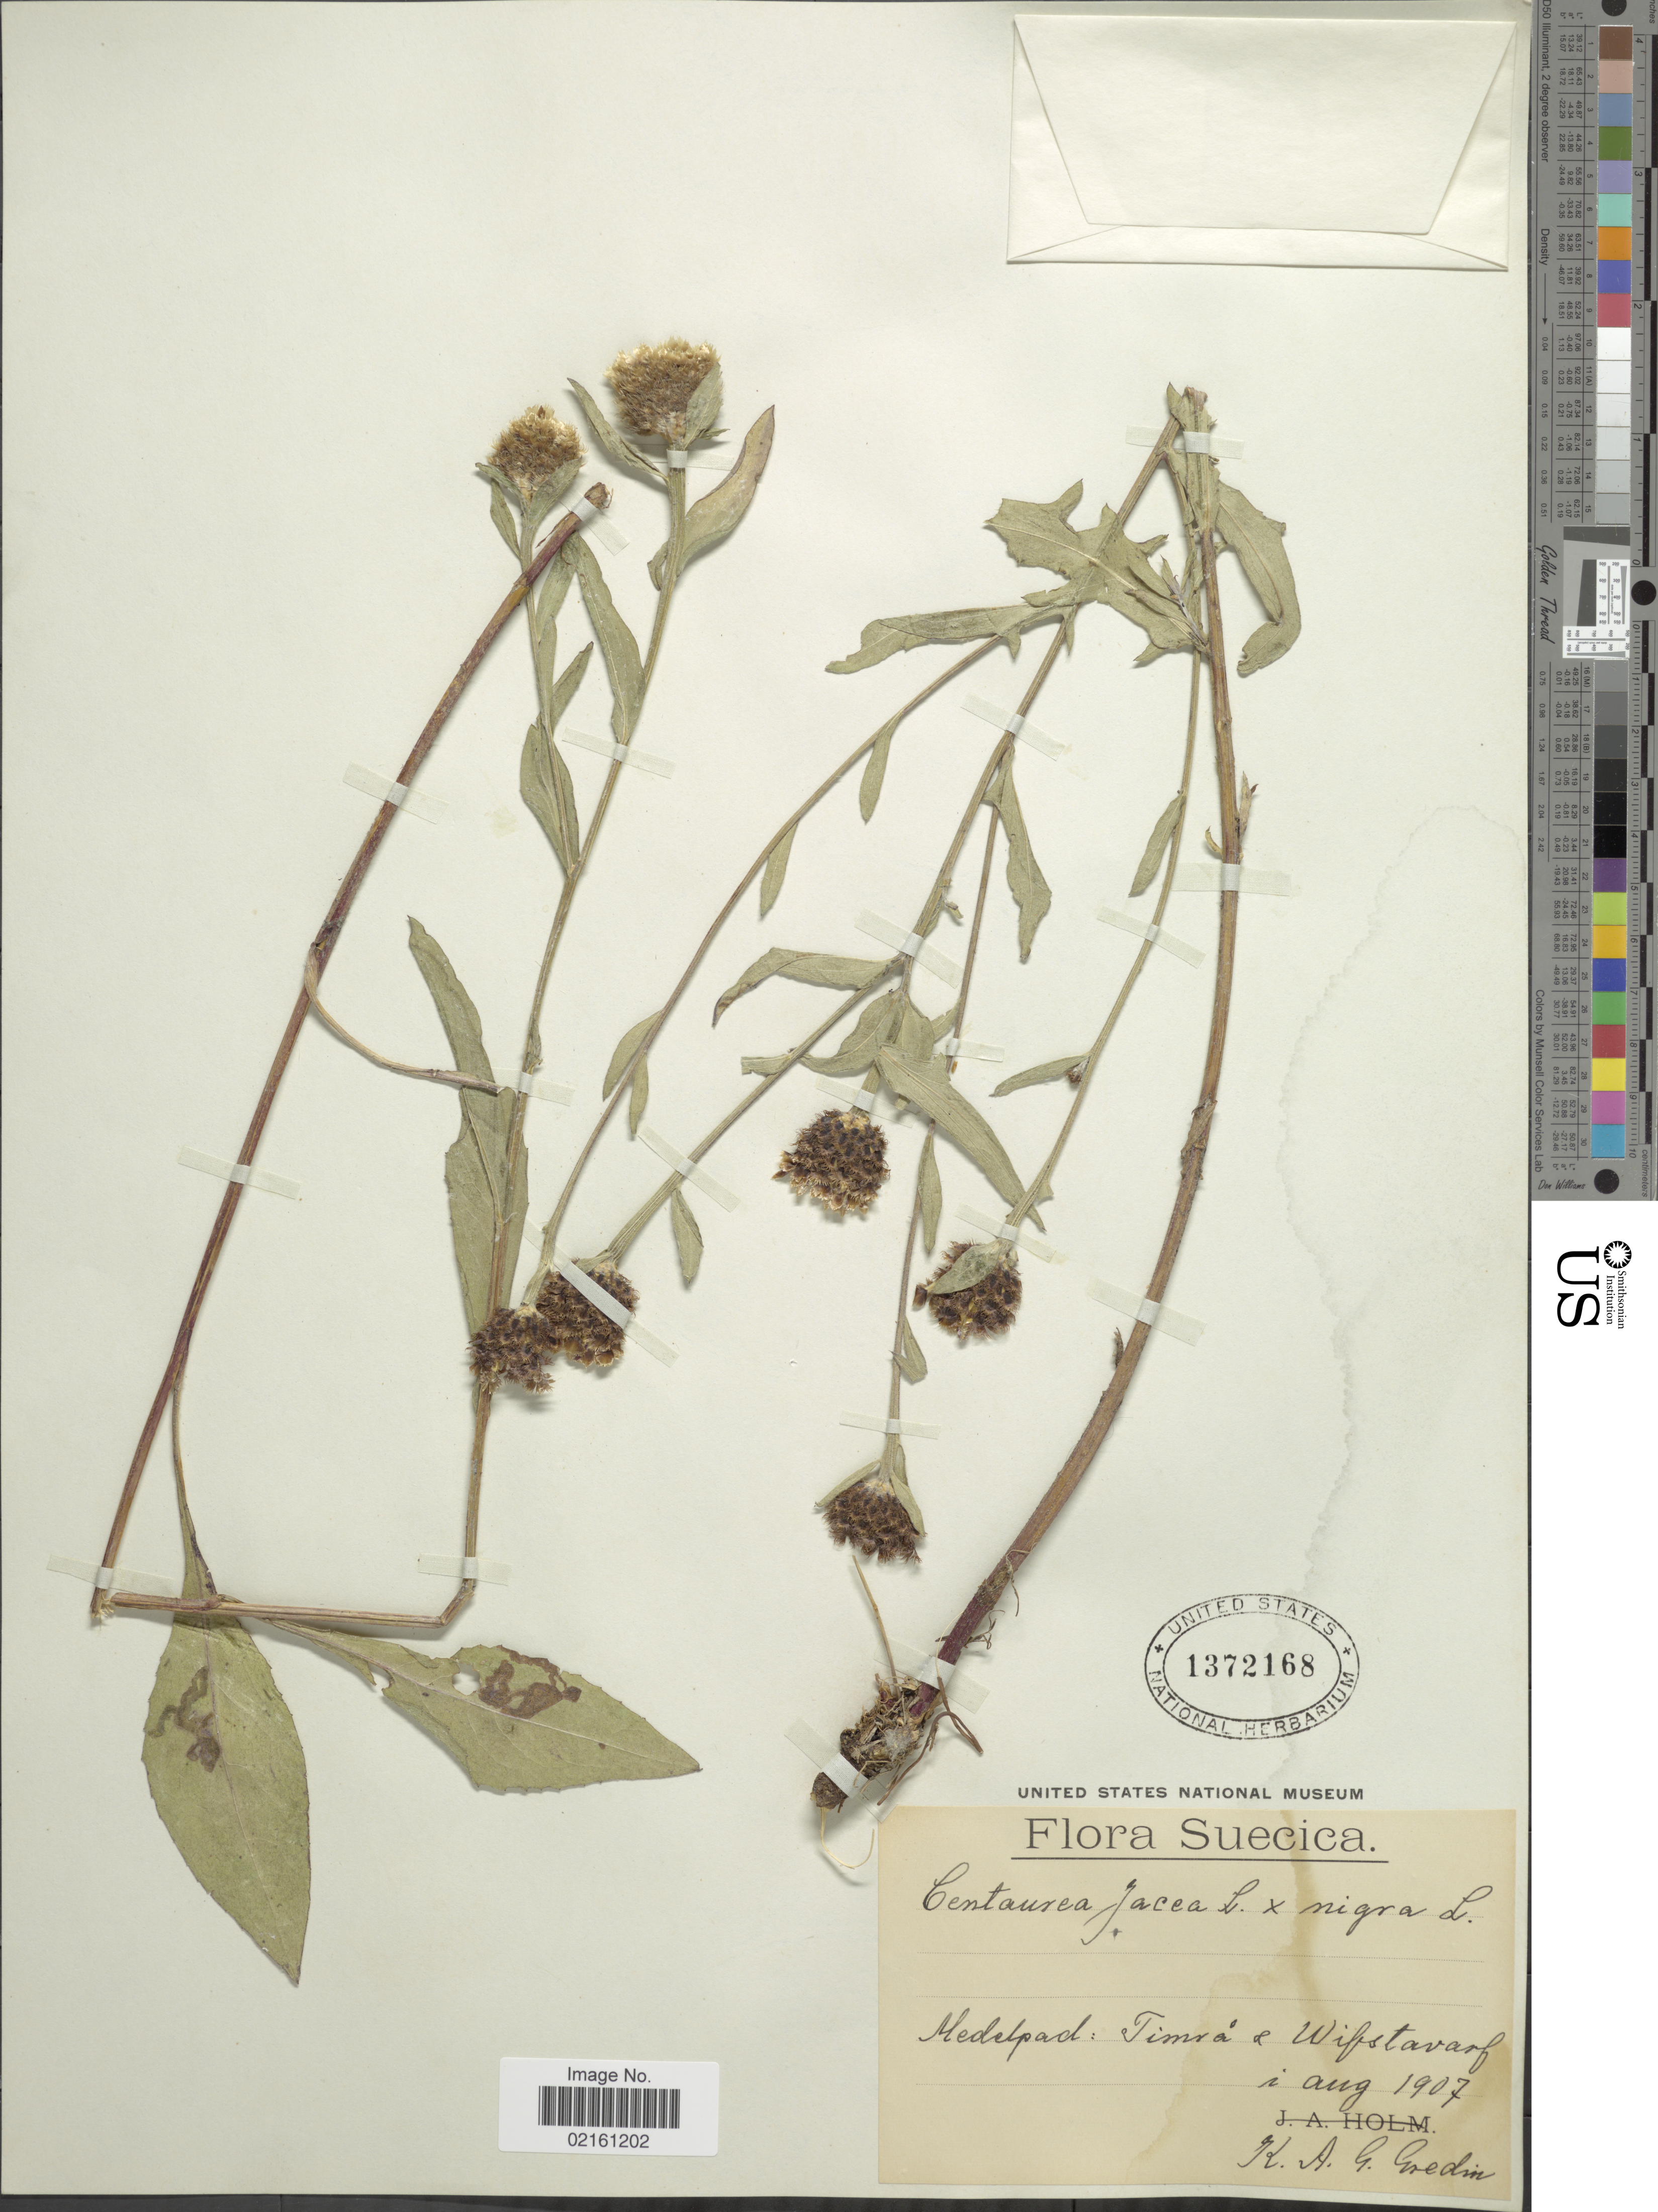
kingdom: Plantae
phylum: Tracheophyta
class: Magnoliopsida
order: Asterales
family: Asteraceae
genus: Centaurea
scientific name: Centaurea jacea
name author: L.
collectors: K. Gredin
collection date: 1907-08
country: Sweden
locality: Suecica, Medelpad, Timra & Wifstavarf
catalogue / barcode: US 1372168